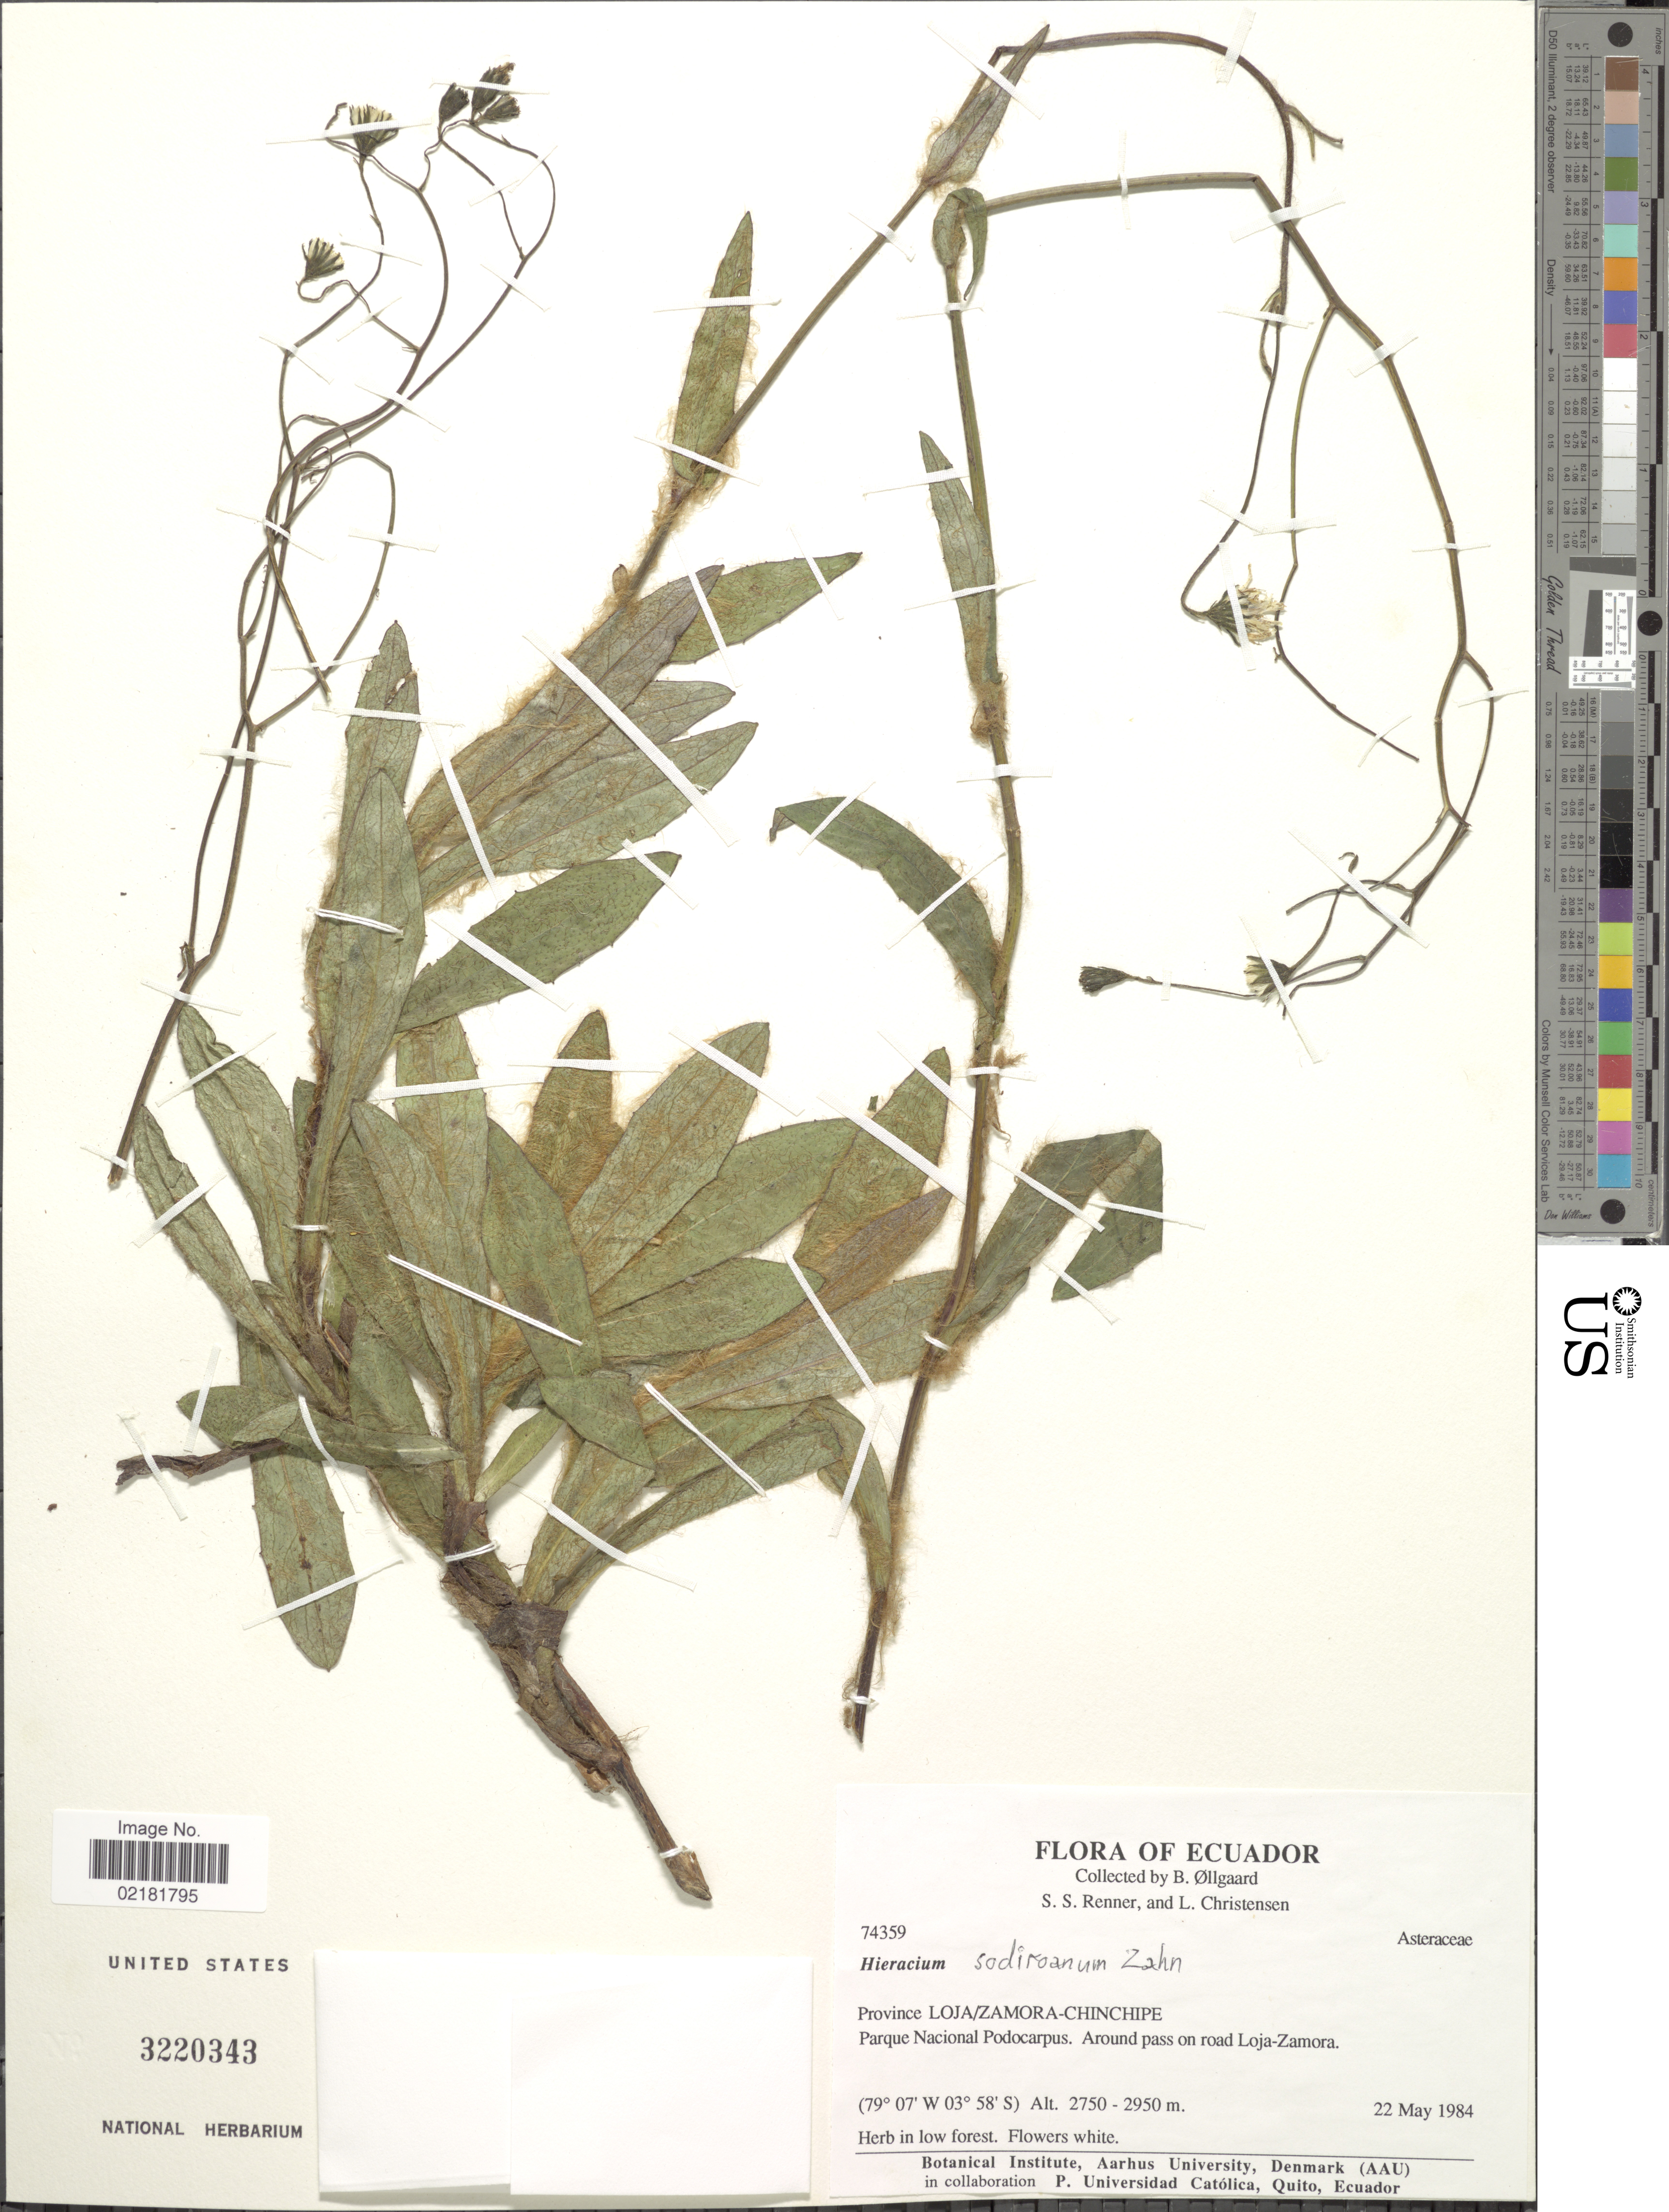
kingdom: Plantae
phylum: Tracheophyta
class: Magnoliopsida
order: Asterales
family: Asteraceae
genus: Hieracium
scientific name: Hieracium sodiroanum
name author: Zahn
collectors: B. Øllgaard, S. S. Renner & L. Christensen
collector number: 74359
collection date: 1984-05-22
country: Ecuador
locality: Province Loja/Zamora-Chinchipe, Parque Nacional Podocarpus, around pass on road Loja-Zamora.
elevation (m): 2750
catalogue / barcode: US 3220343